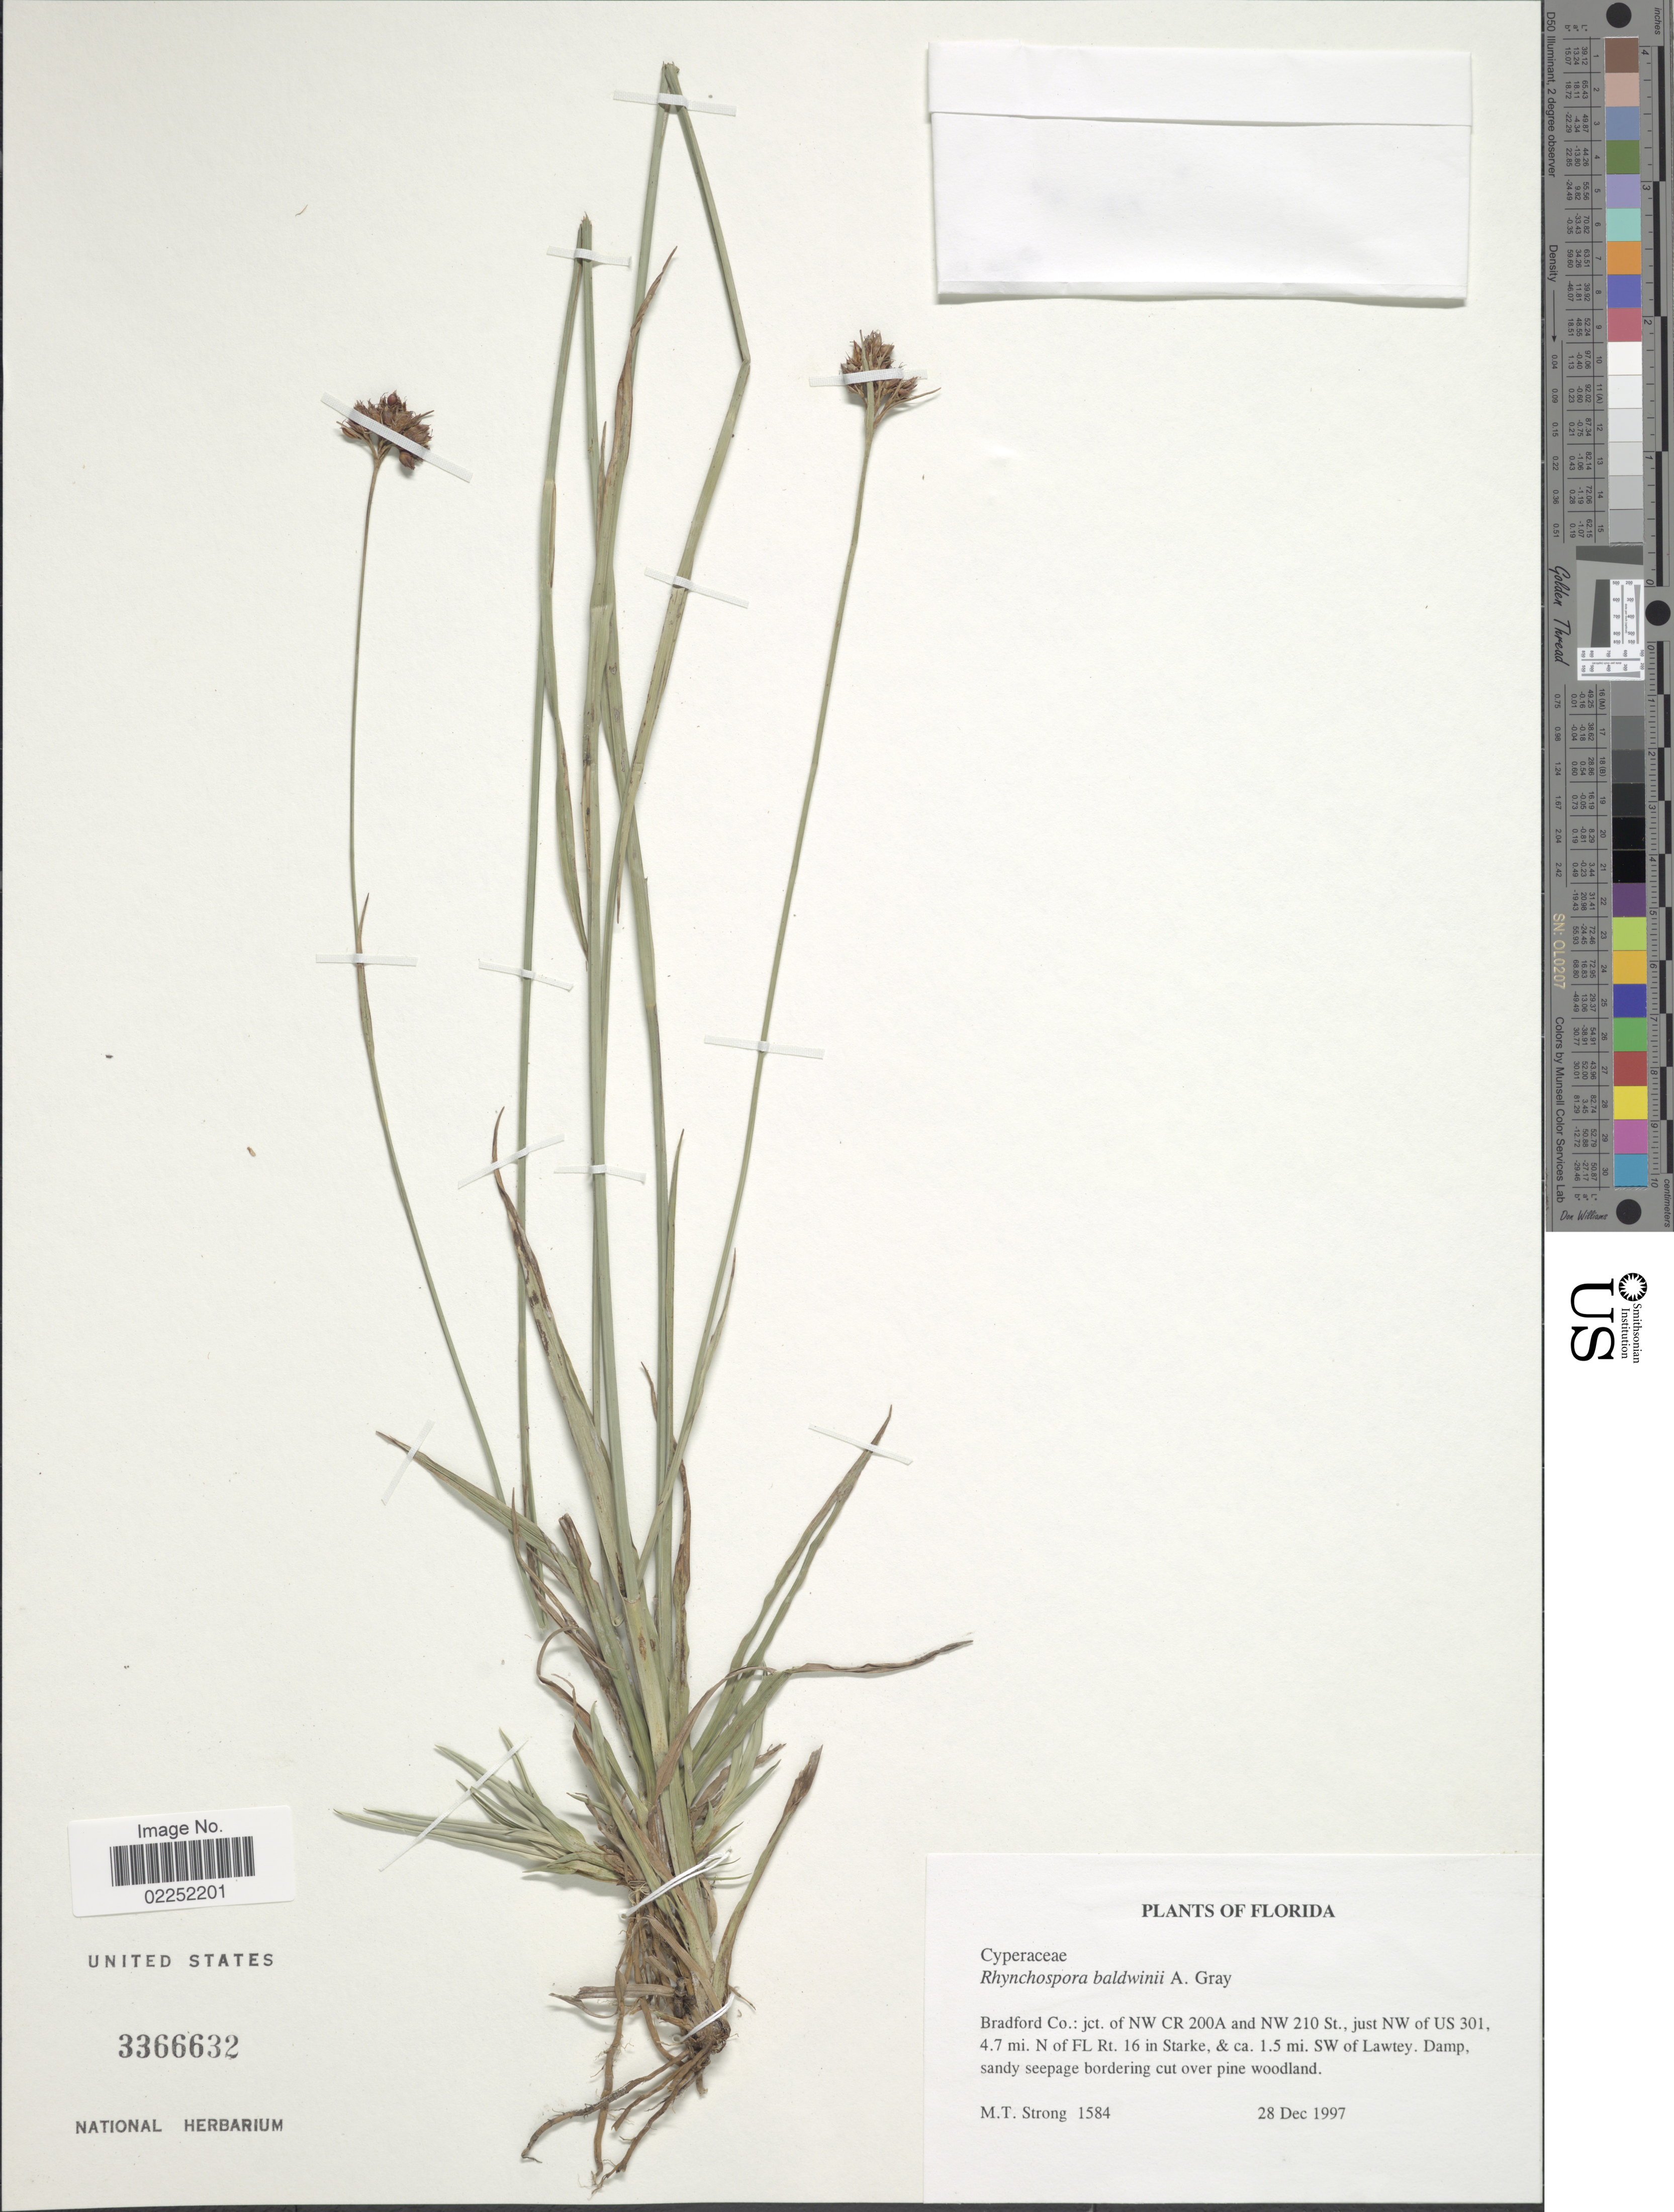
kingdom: Plantae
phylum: Tracheophyta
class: Liliopsida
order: Poales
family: Cyperaceae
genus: Rhynchospora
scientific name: Rhynchospora baldwinii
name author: A. Gray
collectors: M. T. Strong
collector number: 1584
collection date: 1997-12-28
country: United States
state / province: Florida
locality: Bradfort Co: jct. of NW CR 200A and NW 210 St., just NW of US 301, 4.7 mi N of FL Rt. 16 in Starke, & ca. 1.5 mi SW of Lawtey. Damp, sandy seepage bordering cut over pine woodland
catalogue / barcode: US 3366632